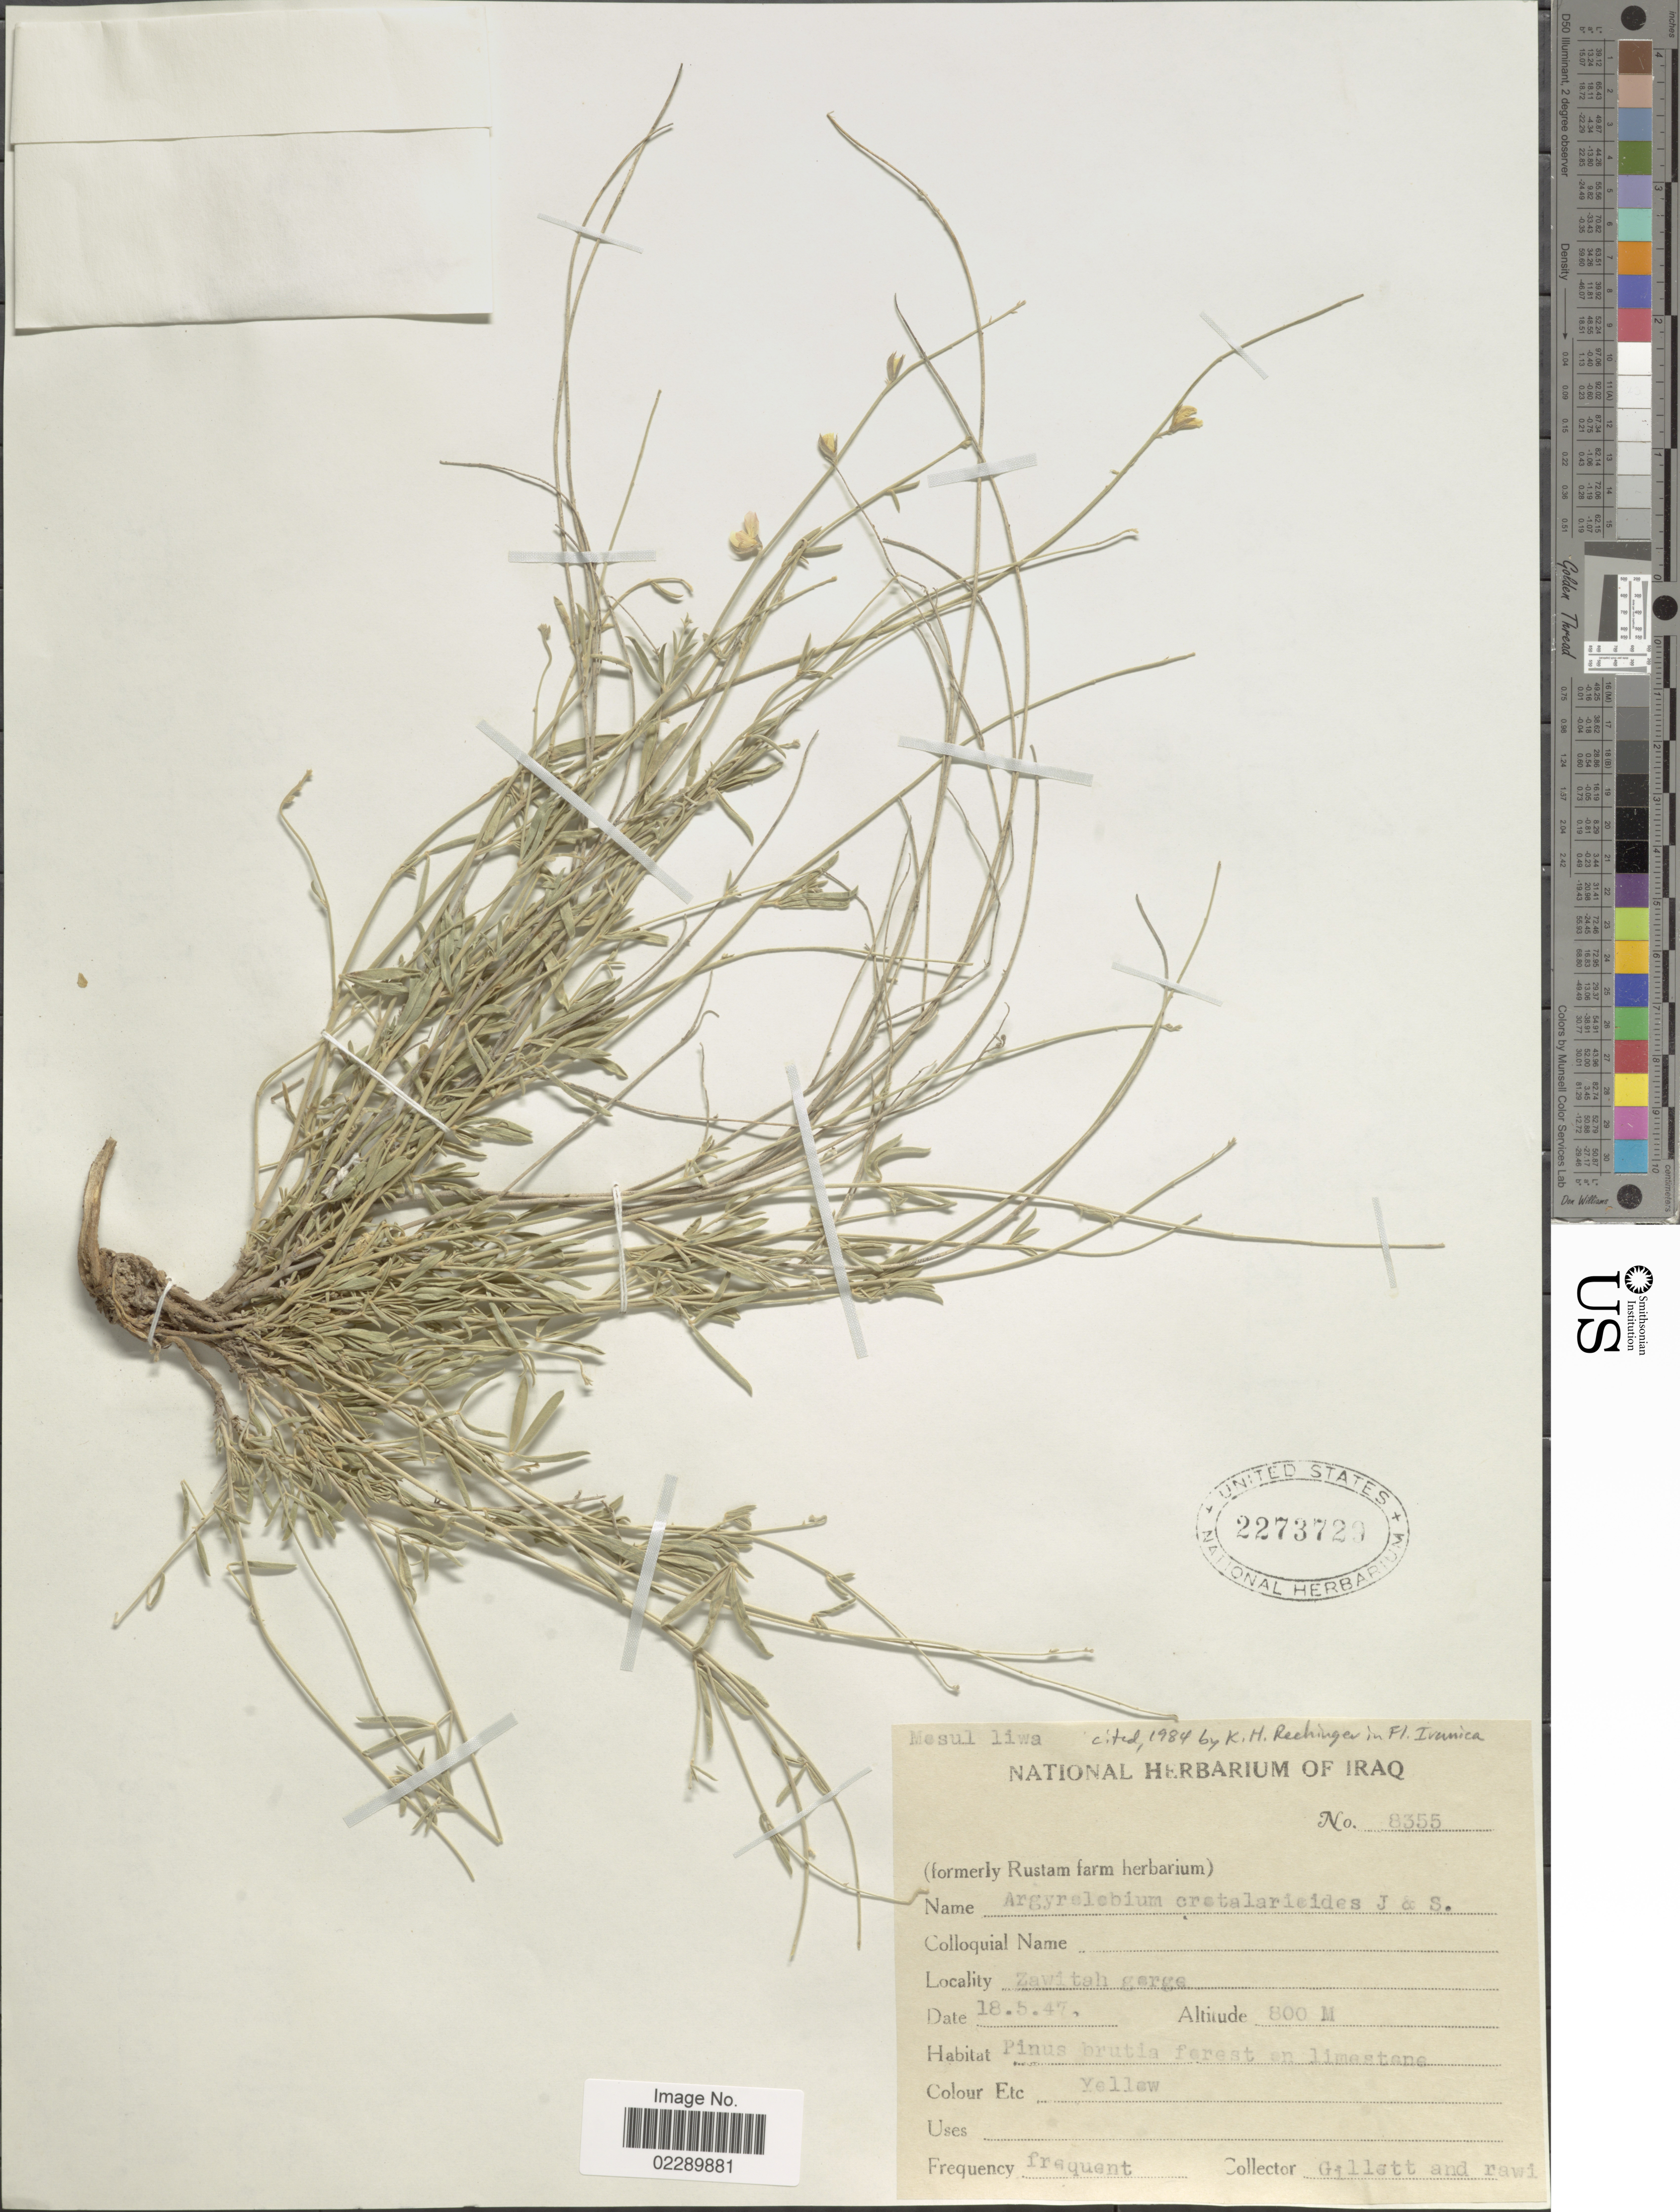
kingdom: Plantae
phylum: Tracheophyta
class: Magnoliopsida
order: Fabales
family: Fabaceae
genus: Argyrolobium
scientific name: Argyrolobium crotalarioides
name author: Jaub. & Spach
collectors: Gillett, -- & -. Rawi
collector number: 8355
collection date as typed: Transcribed d/m/y: 18/5/47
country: Iraq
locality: Zawitah gorge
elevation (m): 800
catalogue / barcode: US 2273729